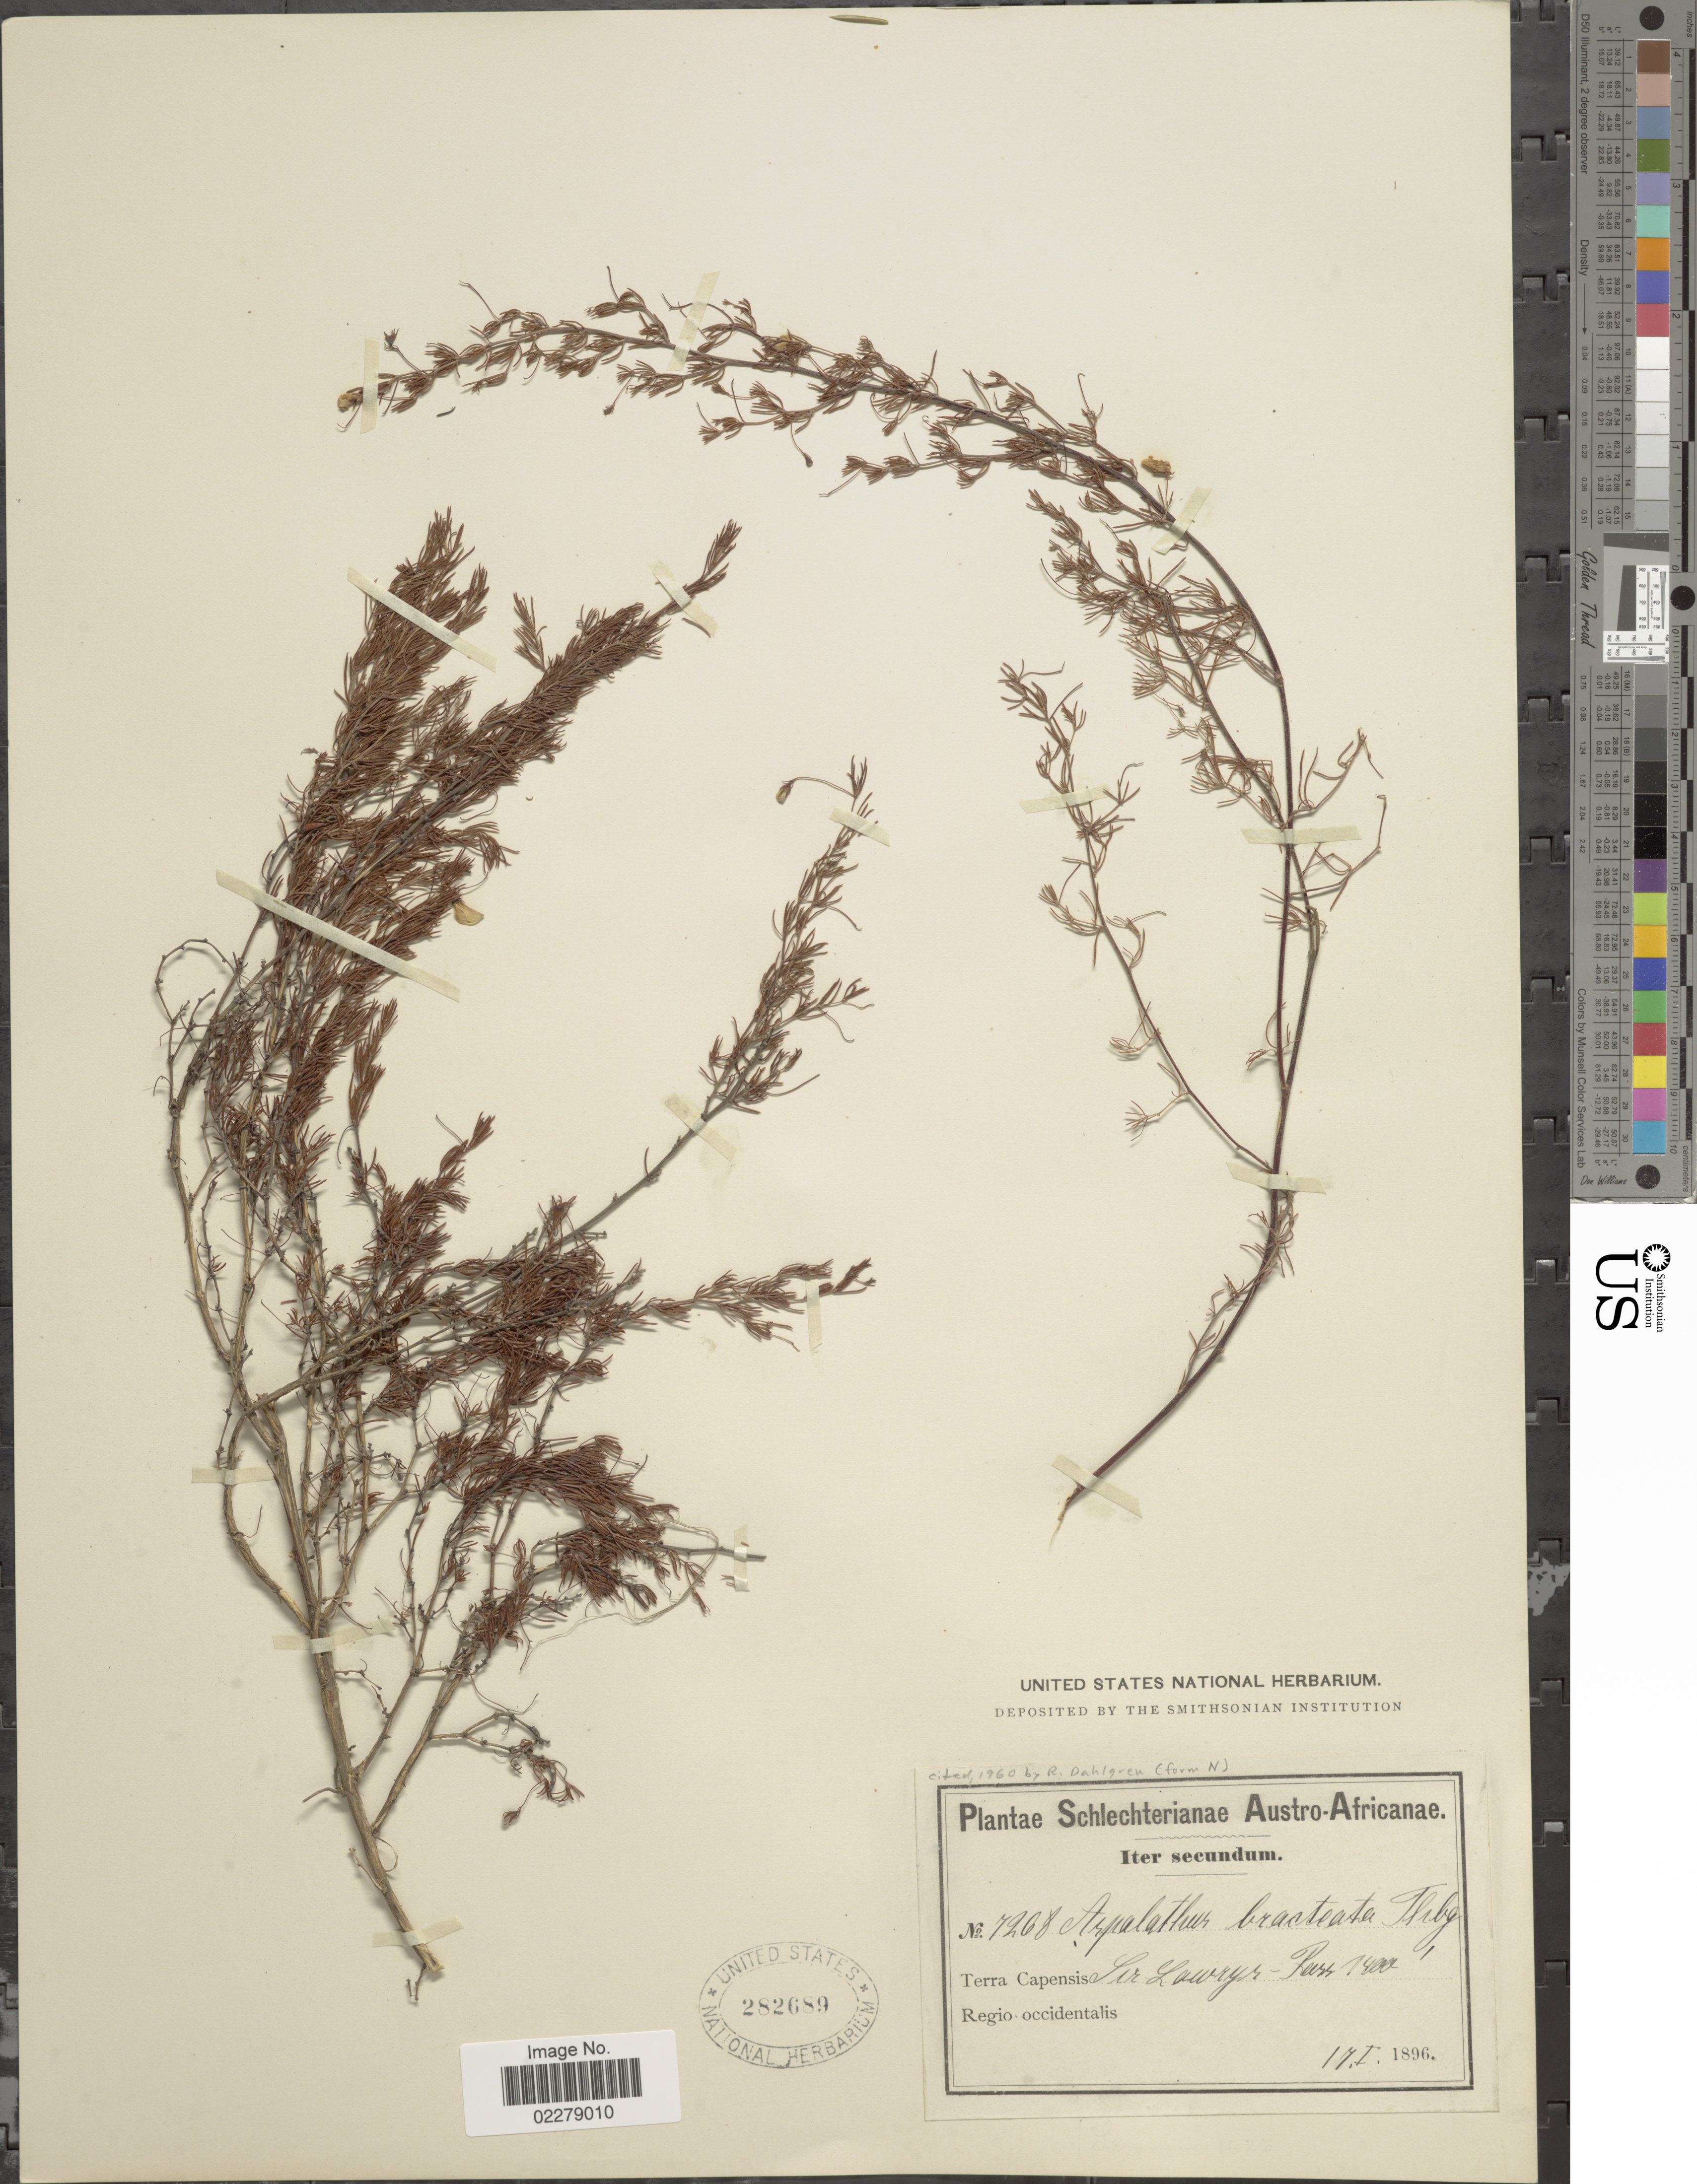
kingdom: Plantae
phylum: Tracheophyta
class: Magnoliopsida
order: Fabales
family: Fabaceae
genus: Aspalathus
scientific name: Aspalathus bracteata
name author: Thunb.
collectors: Schlechter, --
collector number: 7268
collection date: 1896-01-17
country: South Africa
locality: Austro- Africanae. Terra Capensis, Sir Lawrys- Pass. Regio occidentalis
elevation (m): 427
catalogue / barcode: US 282689